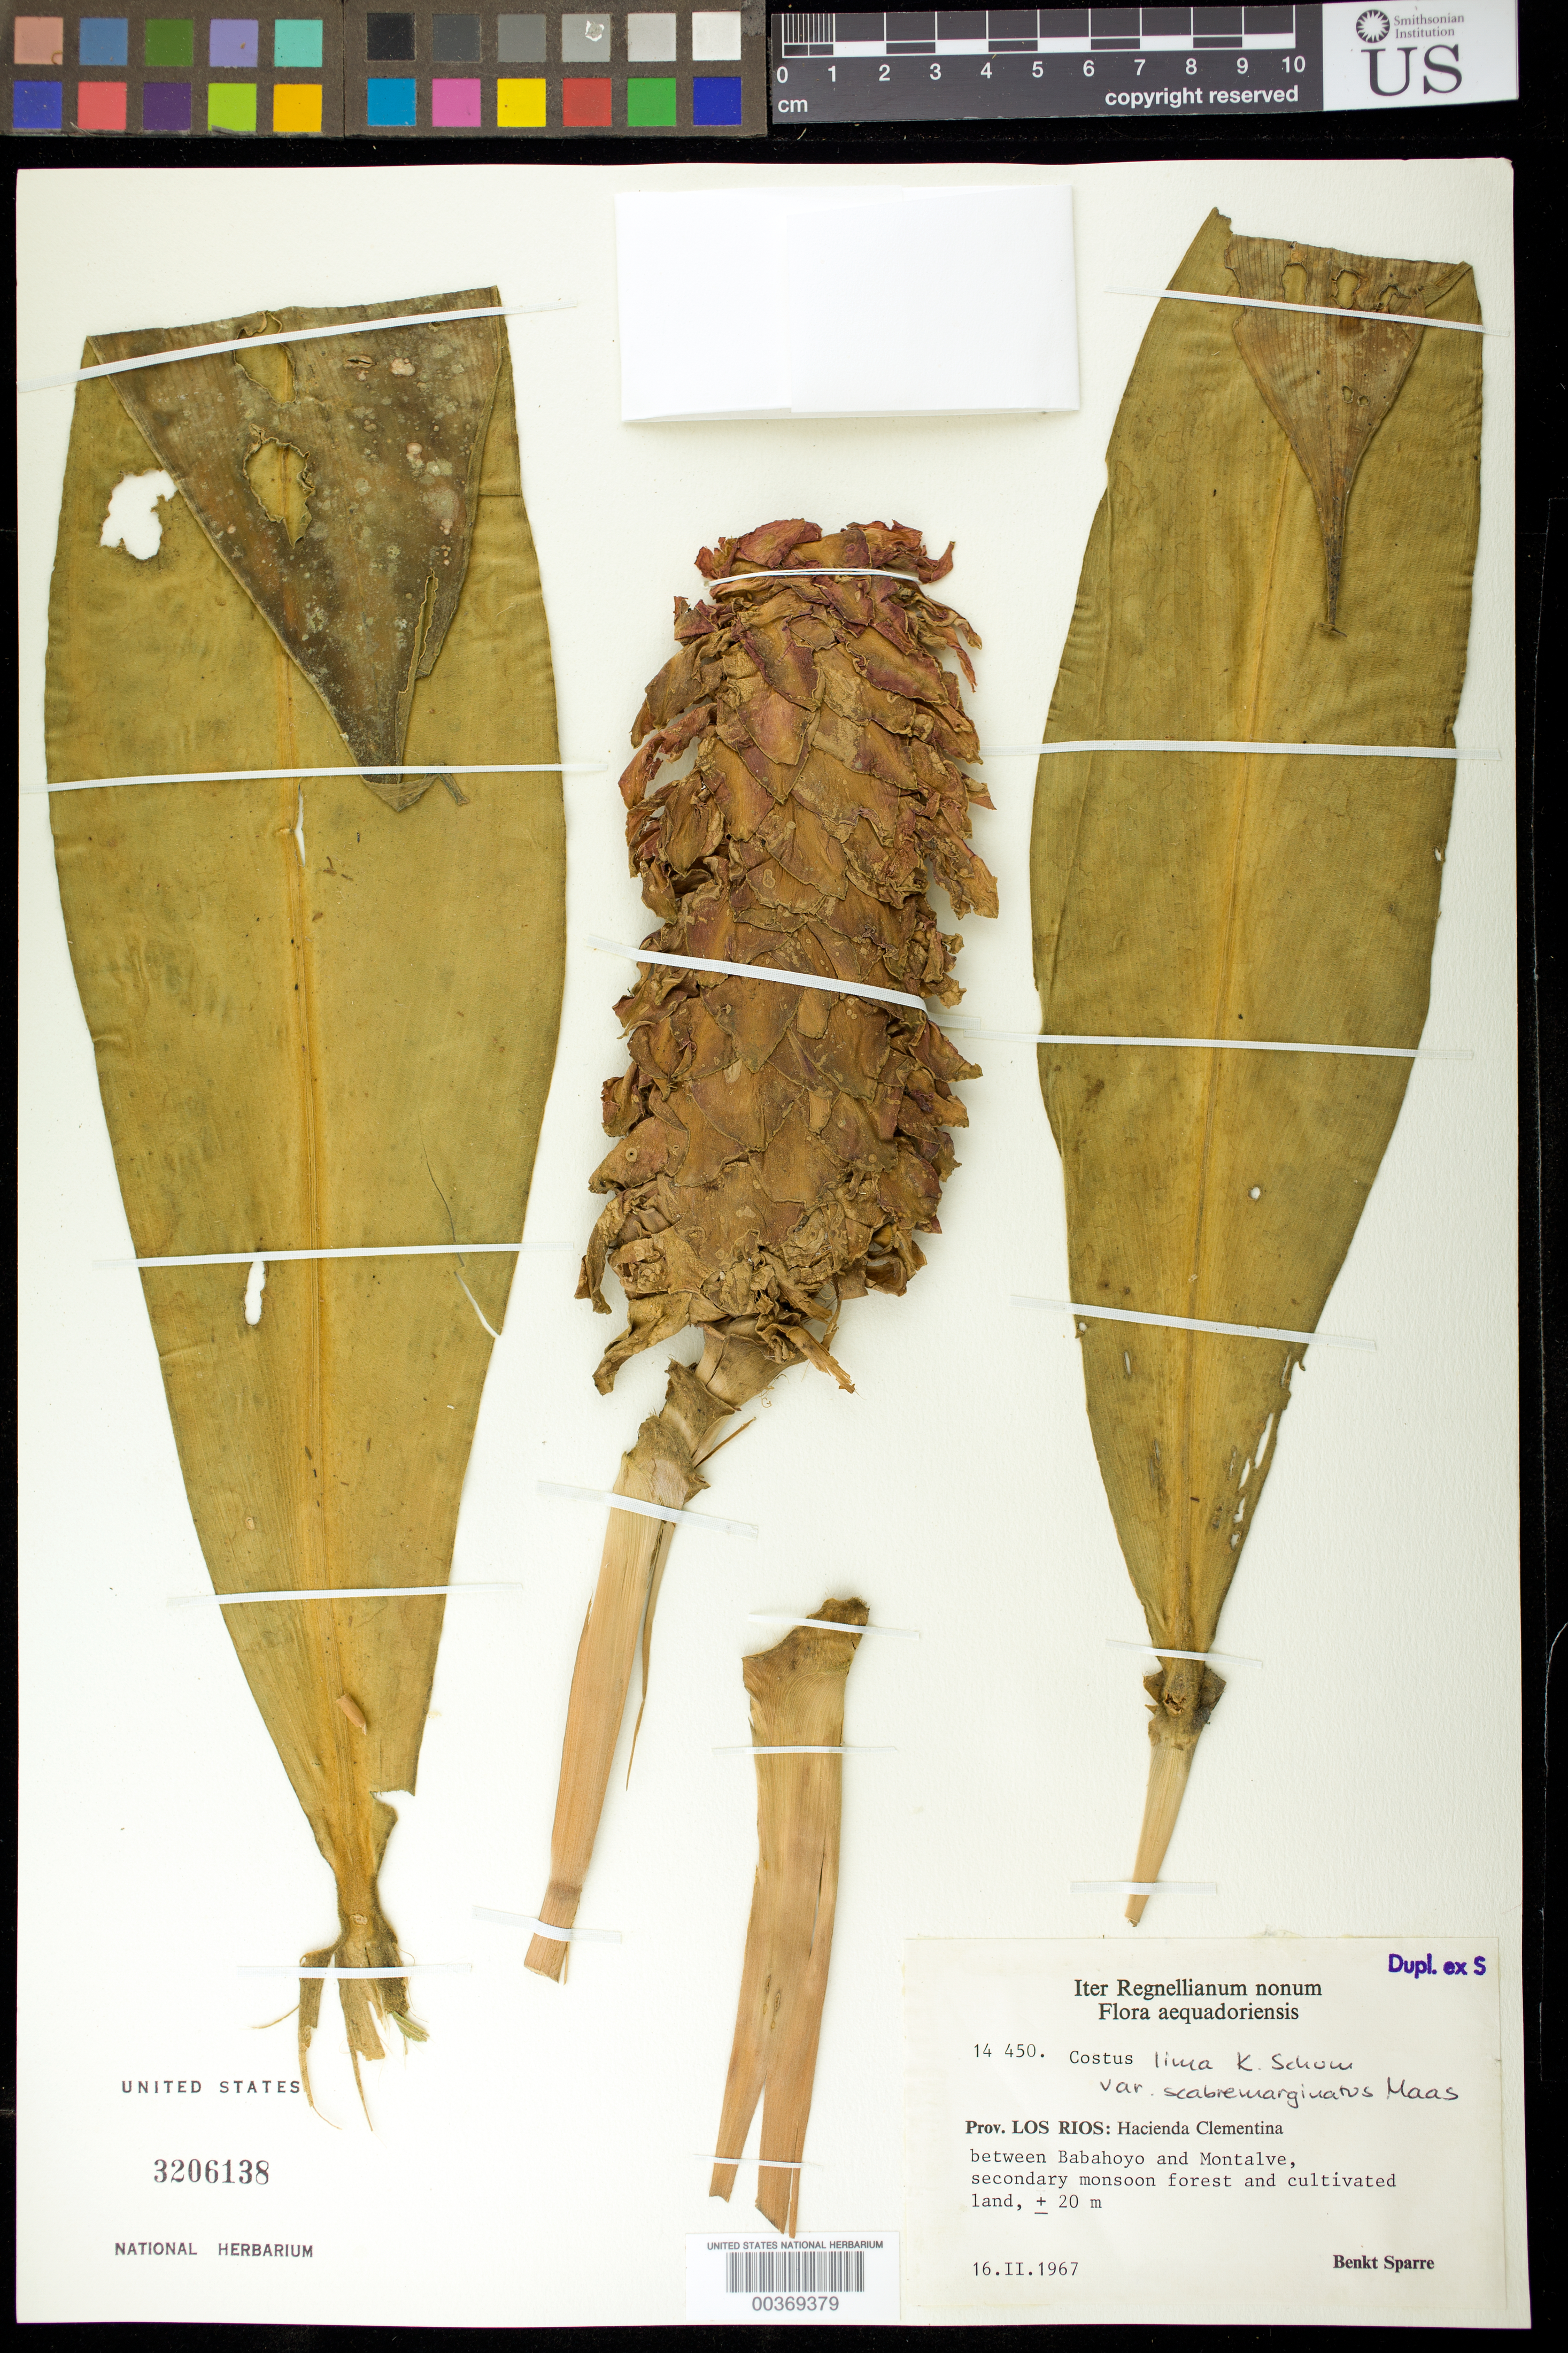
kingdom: Plantae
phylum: Tracheophyta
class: Liliopsida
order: Zingiberales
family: Costaceae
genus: Costus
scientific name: Costus lima var. scabremarginatus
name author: Maas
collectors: B. Sparre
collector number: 14 450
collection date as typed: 16 Feb 1967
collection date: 1967-02-16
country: Ecuador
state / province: Los Ríos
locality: Hacienda Clementina, between Babahoyo and Montalve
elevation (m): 20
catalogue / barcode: US 3206138